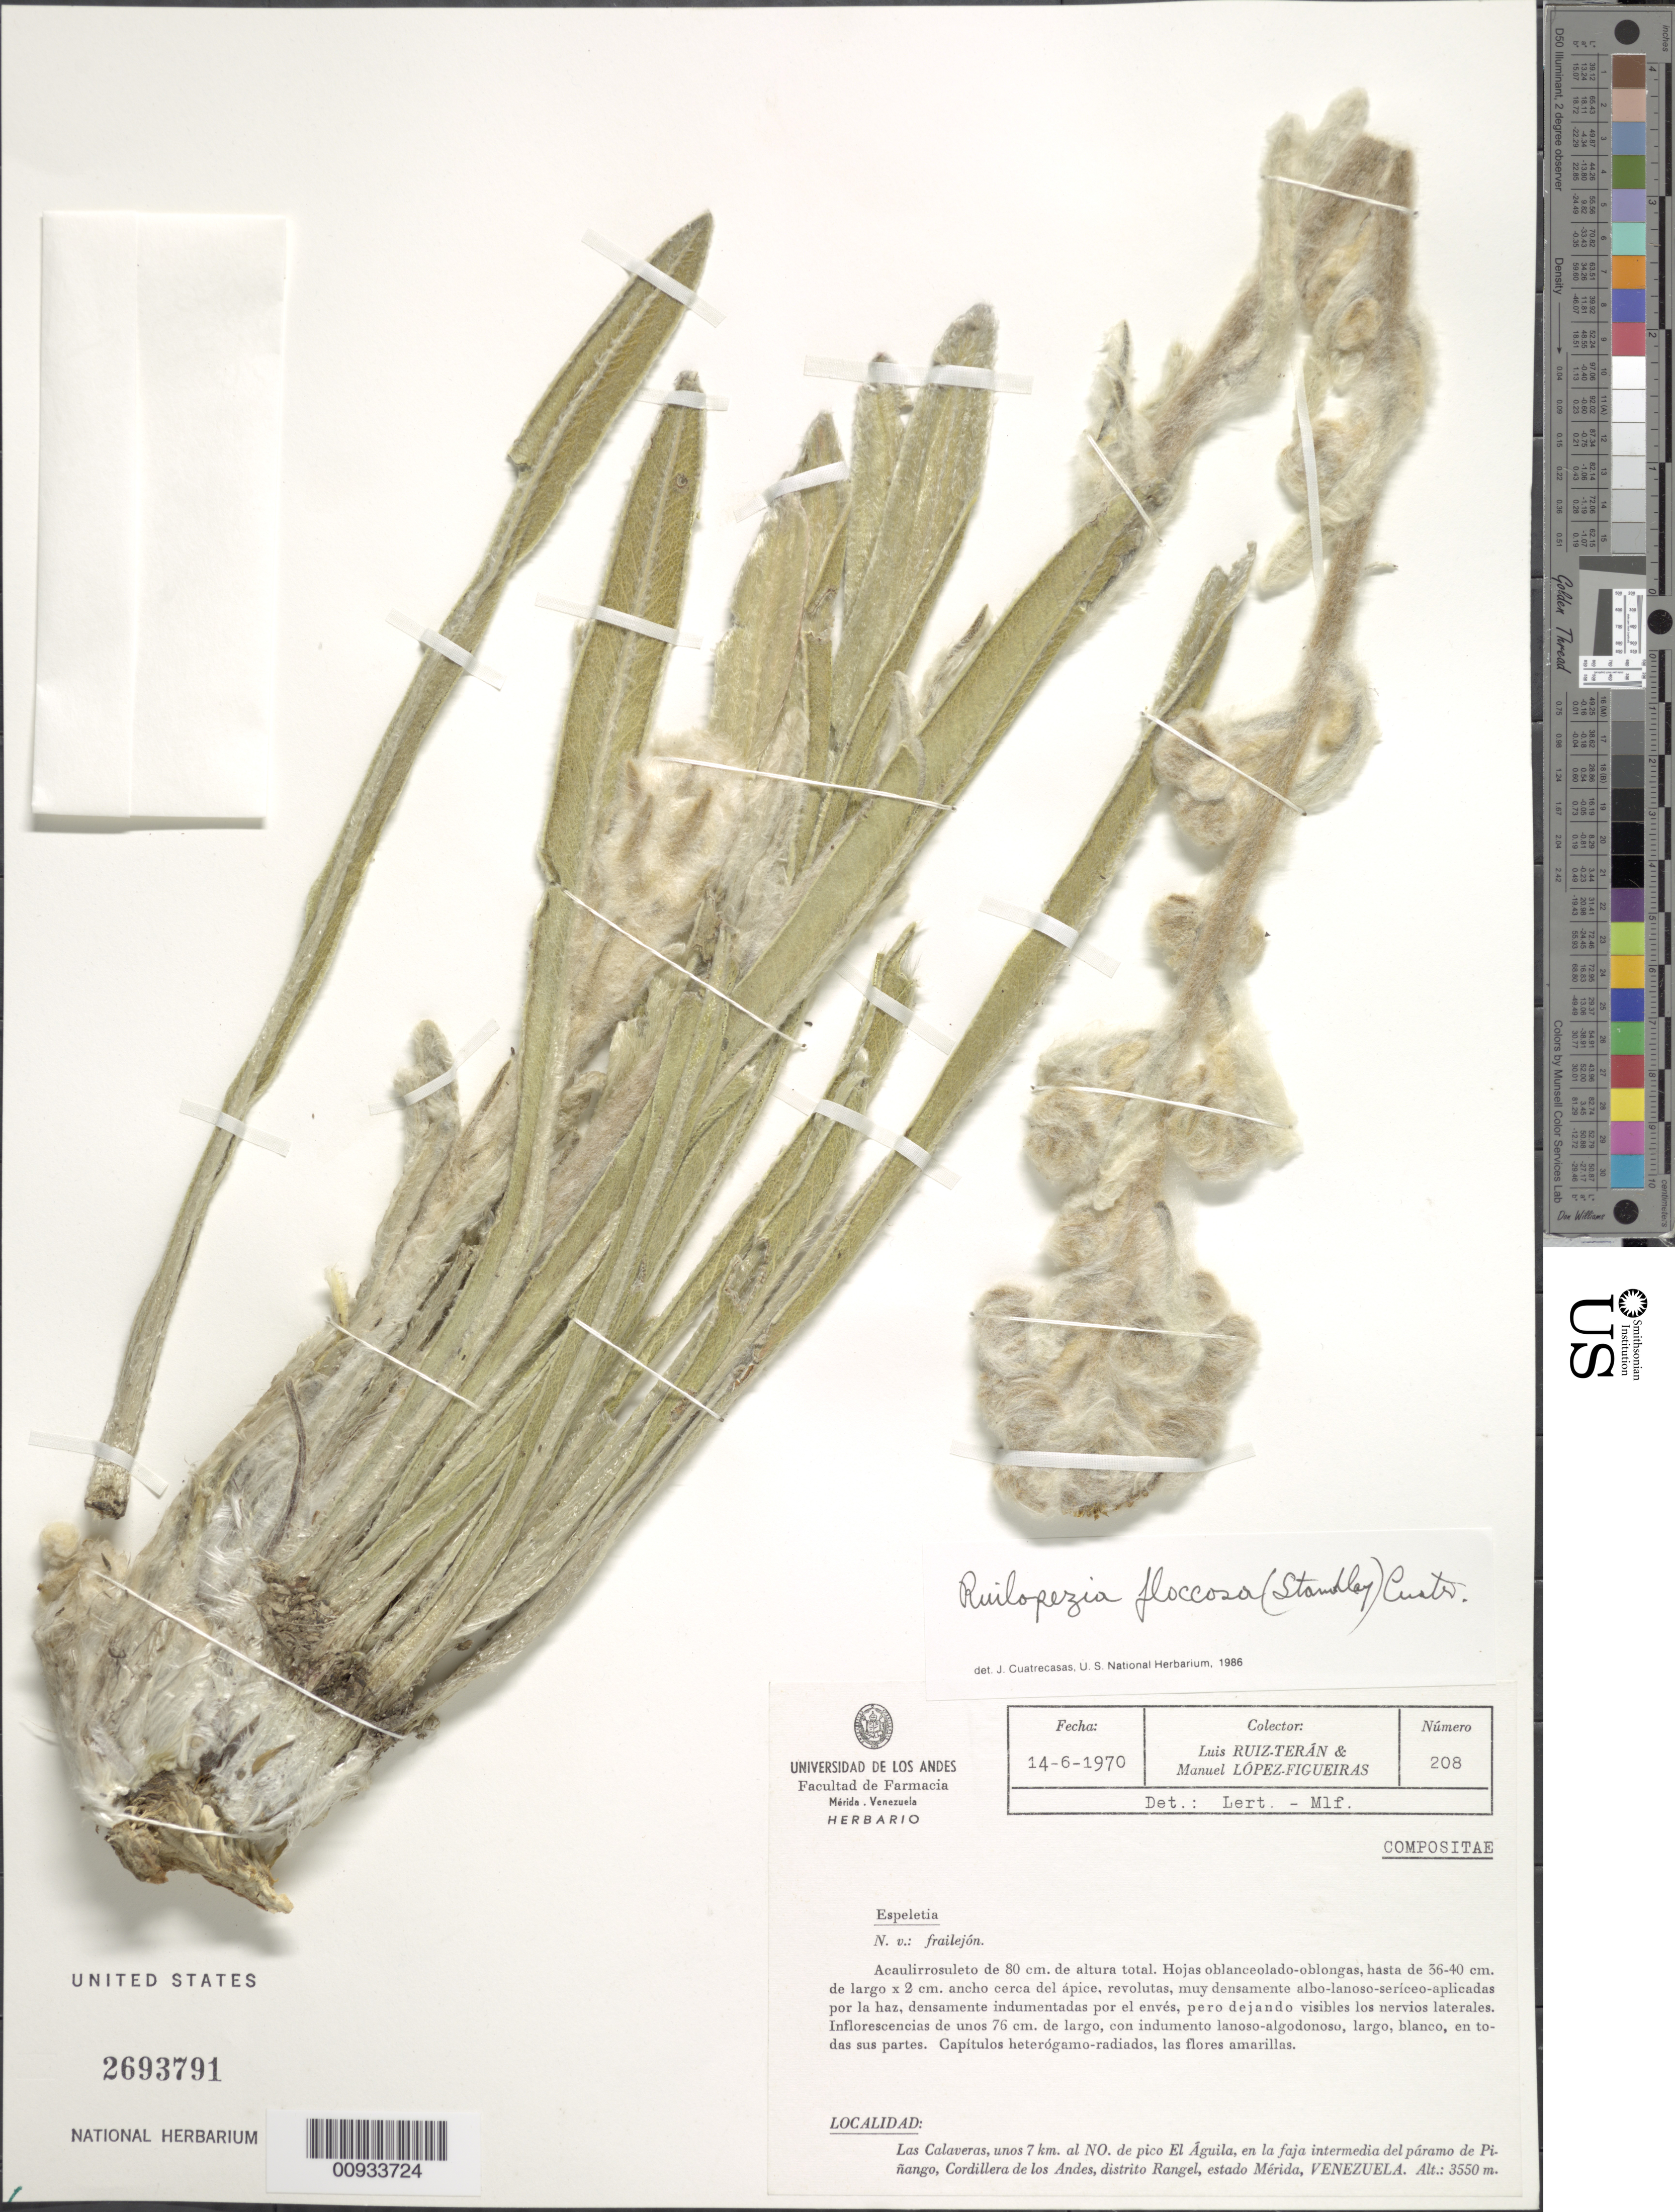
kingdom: Plantae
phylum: Tracheophyta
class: Magnoliopsida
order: Asterales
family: Asteraceae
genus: Ruilopezia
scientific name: Ruilopezia floccosa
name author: (Standl.) Cuatrec.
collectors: L. Teran & M. López Figueiras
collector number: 208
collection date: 1970-06-14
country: Venezuela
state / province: Mérida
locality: Las Calaveras, unos 7 km al NO de pico El Aguila, en la faja intermedia del paramo de Pinango, Cordillera de Los Andes, Distrito Rangel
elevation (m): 3550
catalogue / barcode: US 2693791